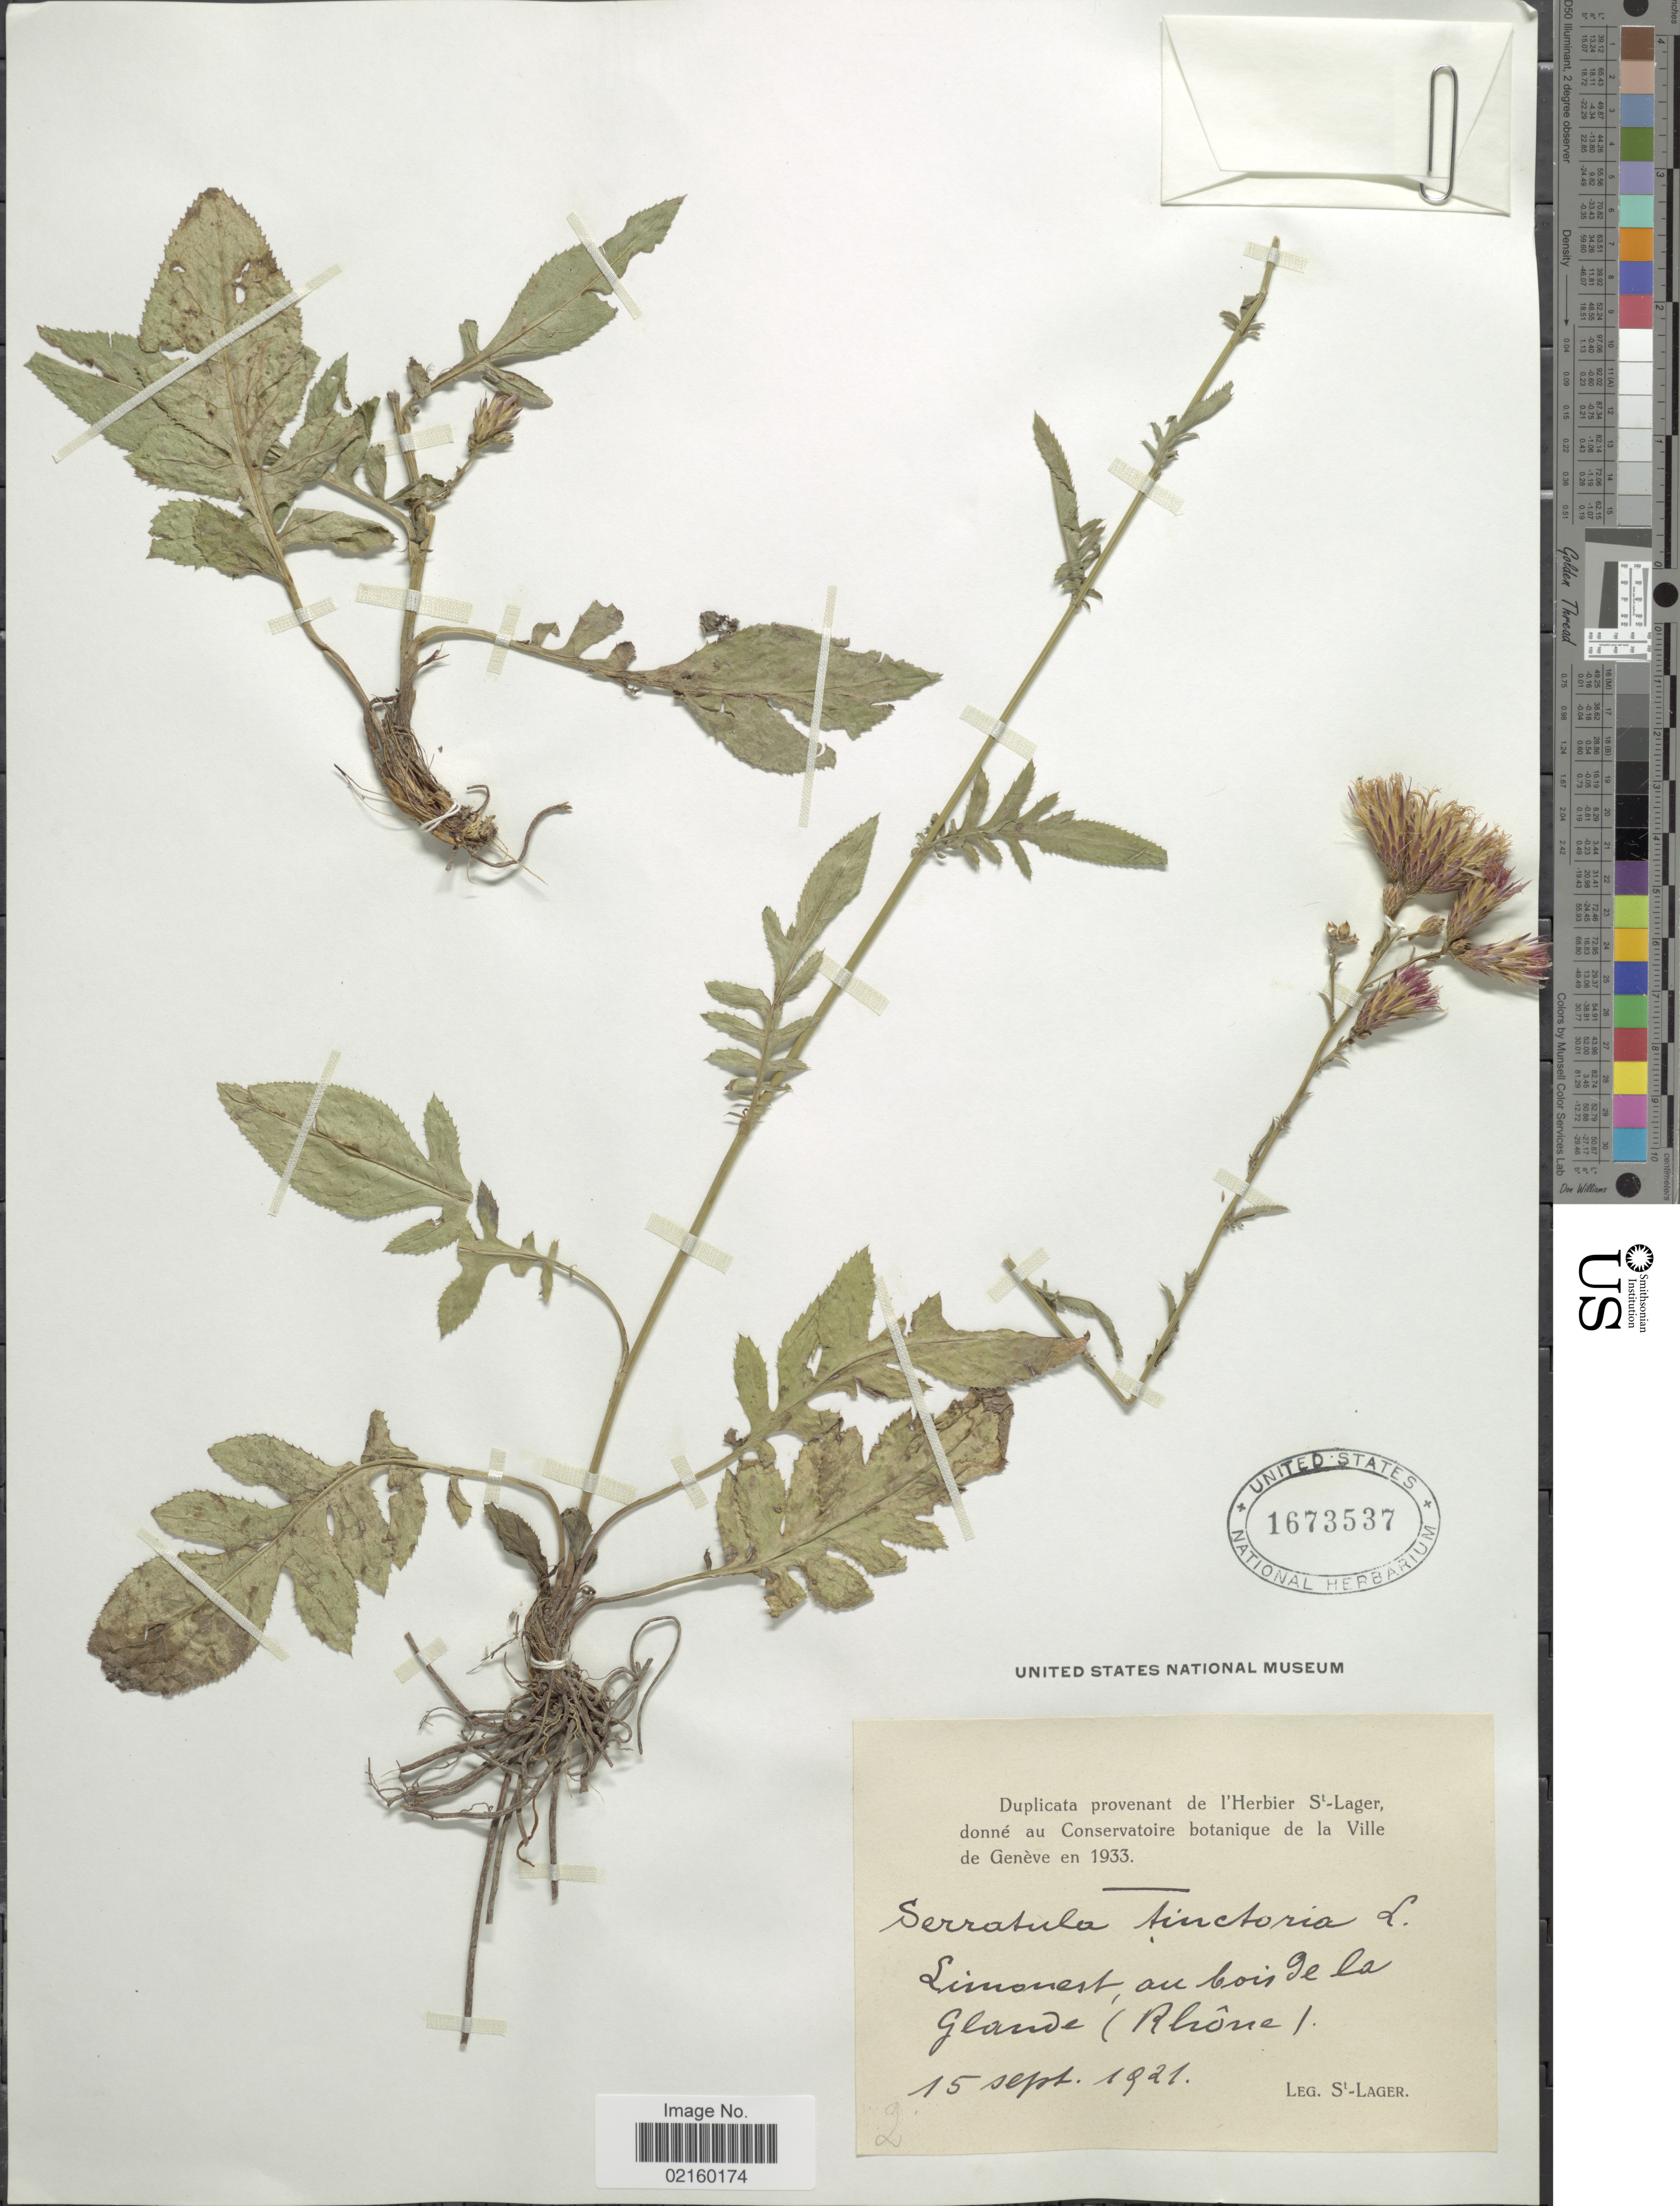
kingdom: Plantae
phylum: Tracheophyta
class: Magnoliopsida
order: Asterales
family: Asteraceae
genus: Serratula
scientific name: Serratula tinctoria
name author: L.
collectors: -. St. Lager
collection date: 1921-09-15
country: France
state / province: Auvergne-Rhône-Alpes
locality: Limonest, au bois de la Glande [interpreted] (Rhone)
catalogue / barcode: US 1673537